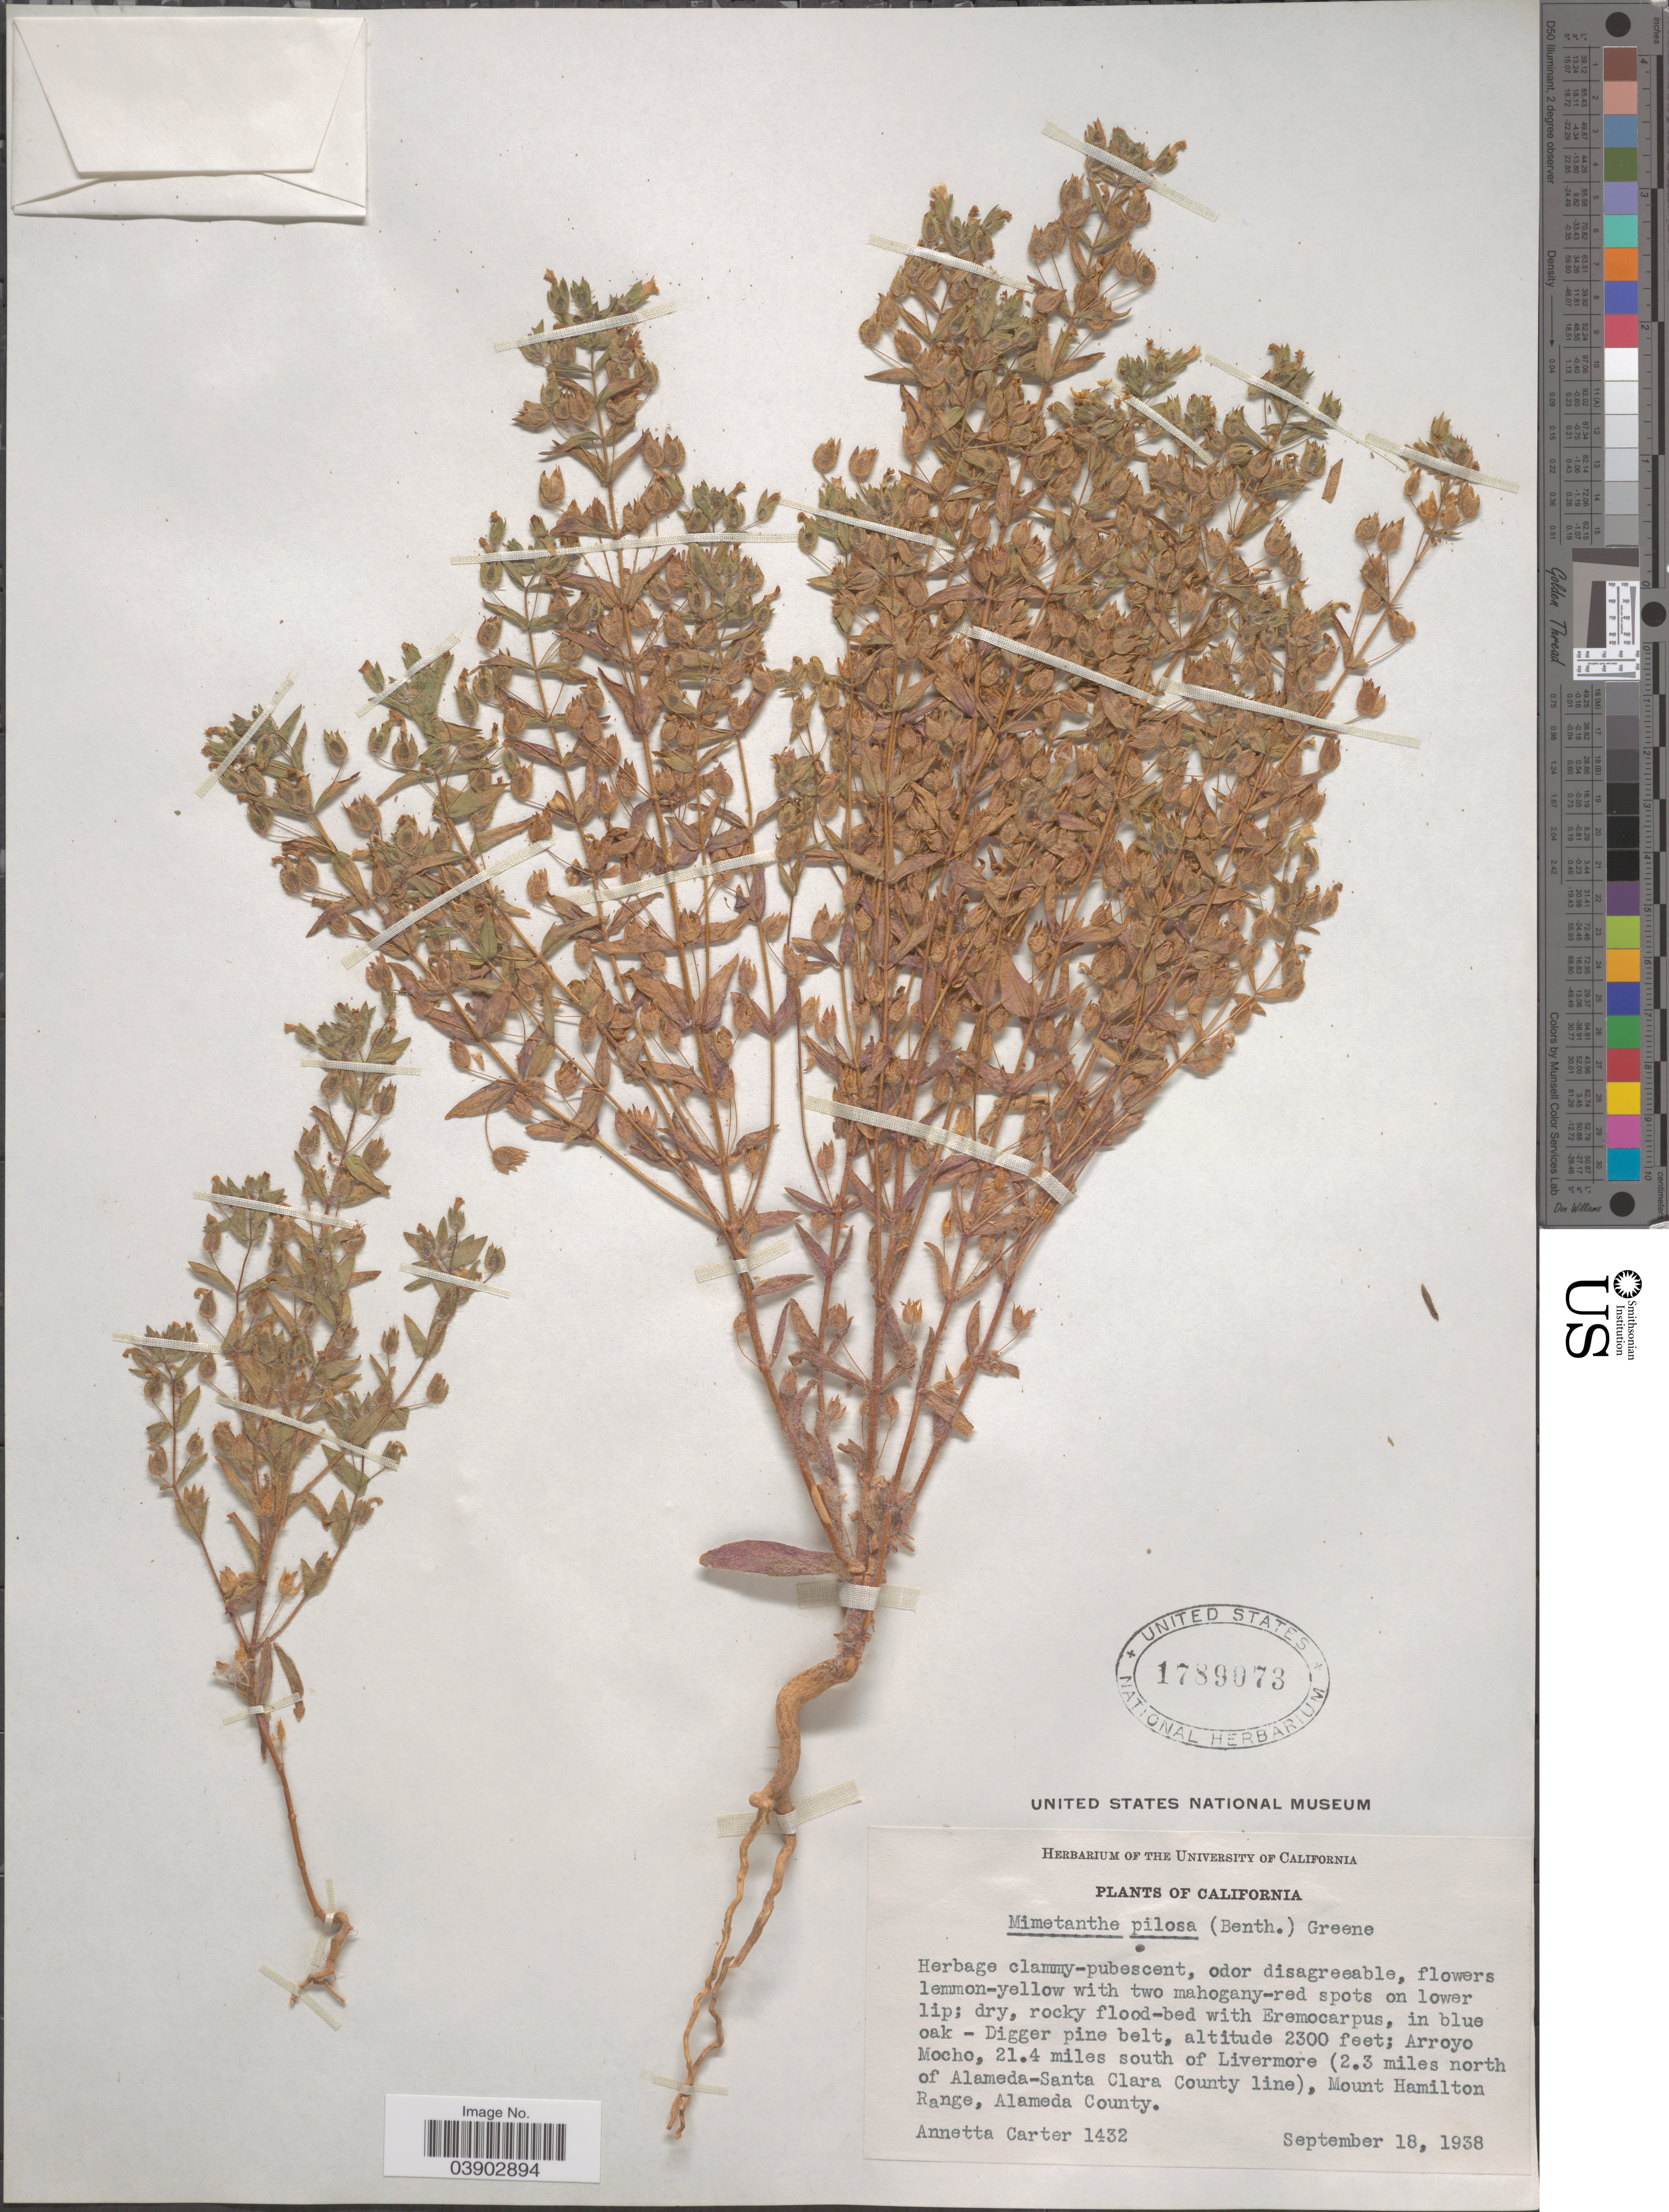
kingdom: Plantae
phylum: Tracheophyta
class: Magnoliopsida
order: Lamiales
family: Phrymaceae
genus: Mimetanthe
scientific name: Mimetanthe pilosa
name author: (Benth.) Greene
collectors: A. Carter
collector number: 1432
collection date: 1938-09-18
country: United States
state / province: California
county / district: Alameda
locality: Arroyo Mocho, 21.4 miles south of Livermore (2.3 miles north of Alameda-Santa Clara County line), Mount Hamilton Range, Alameda County.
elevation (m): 701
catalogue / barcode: US 1789073